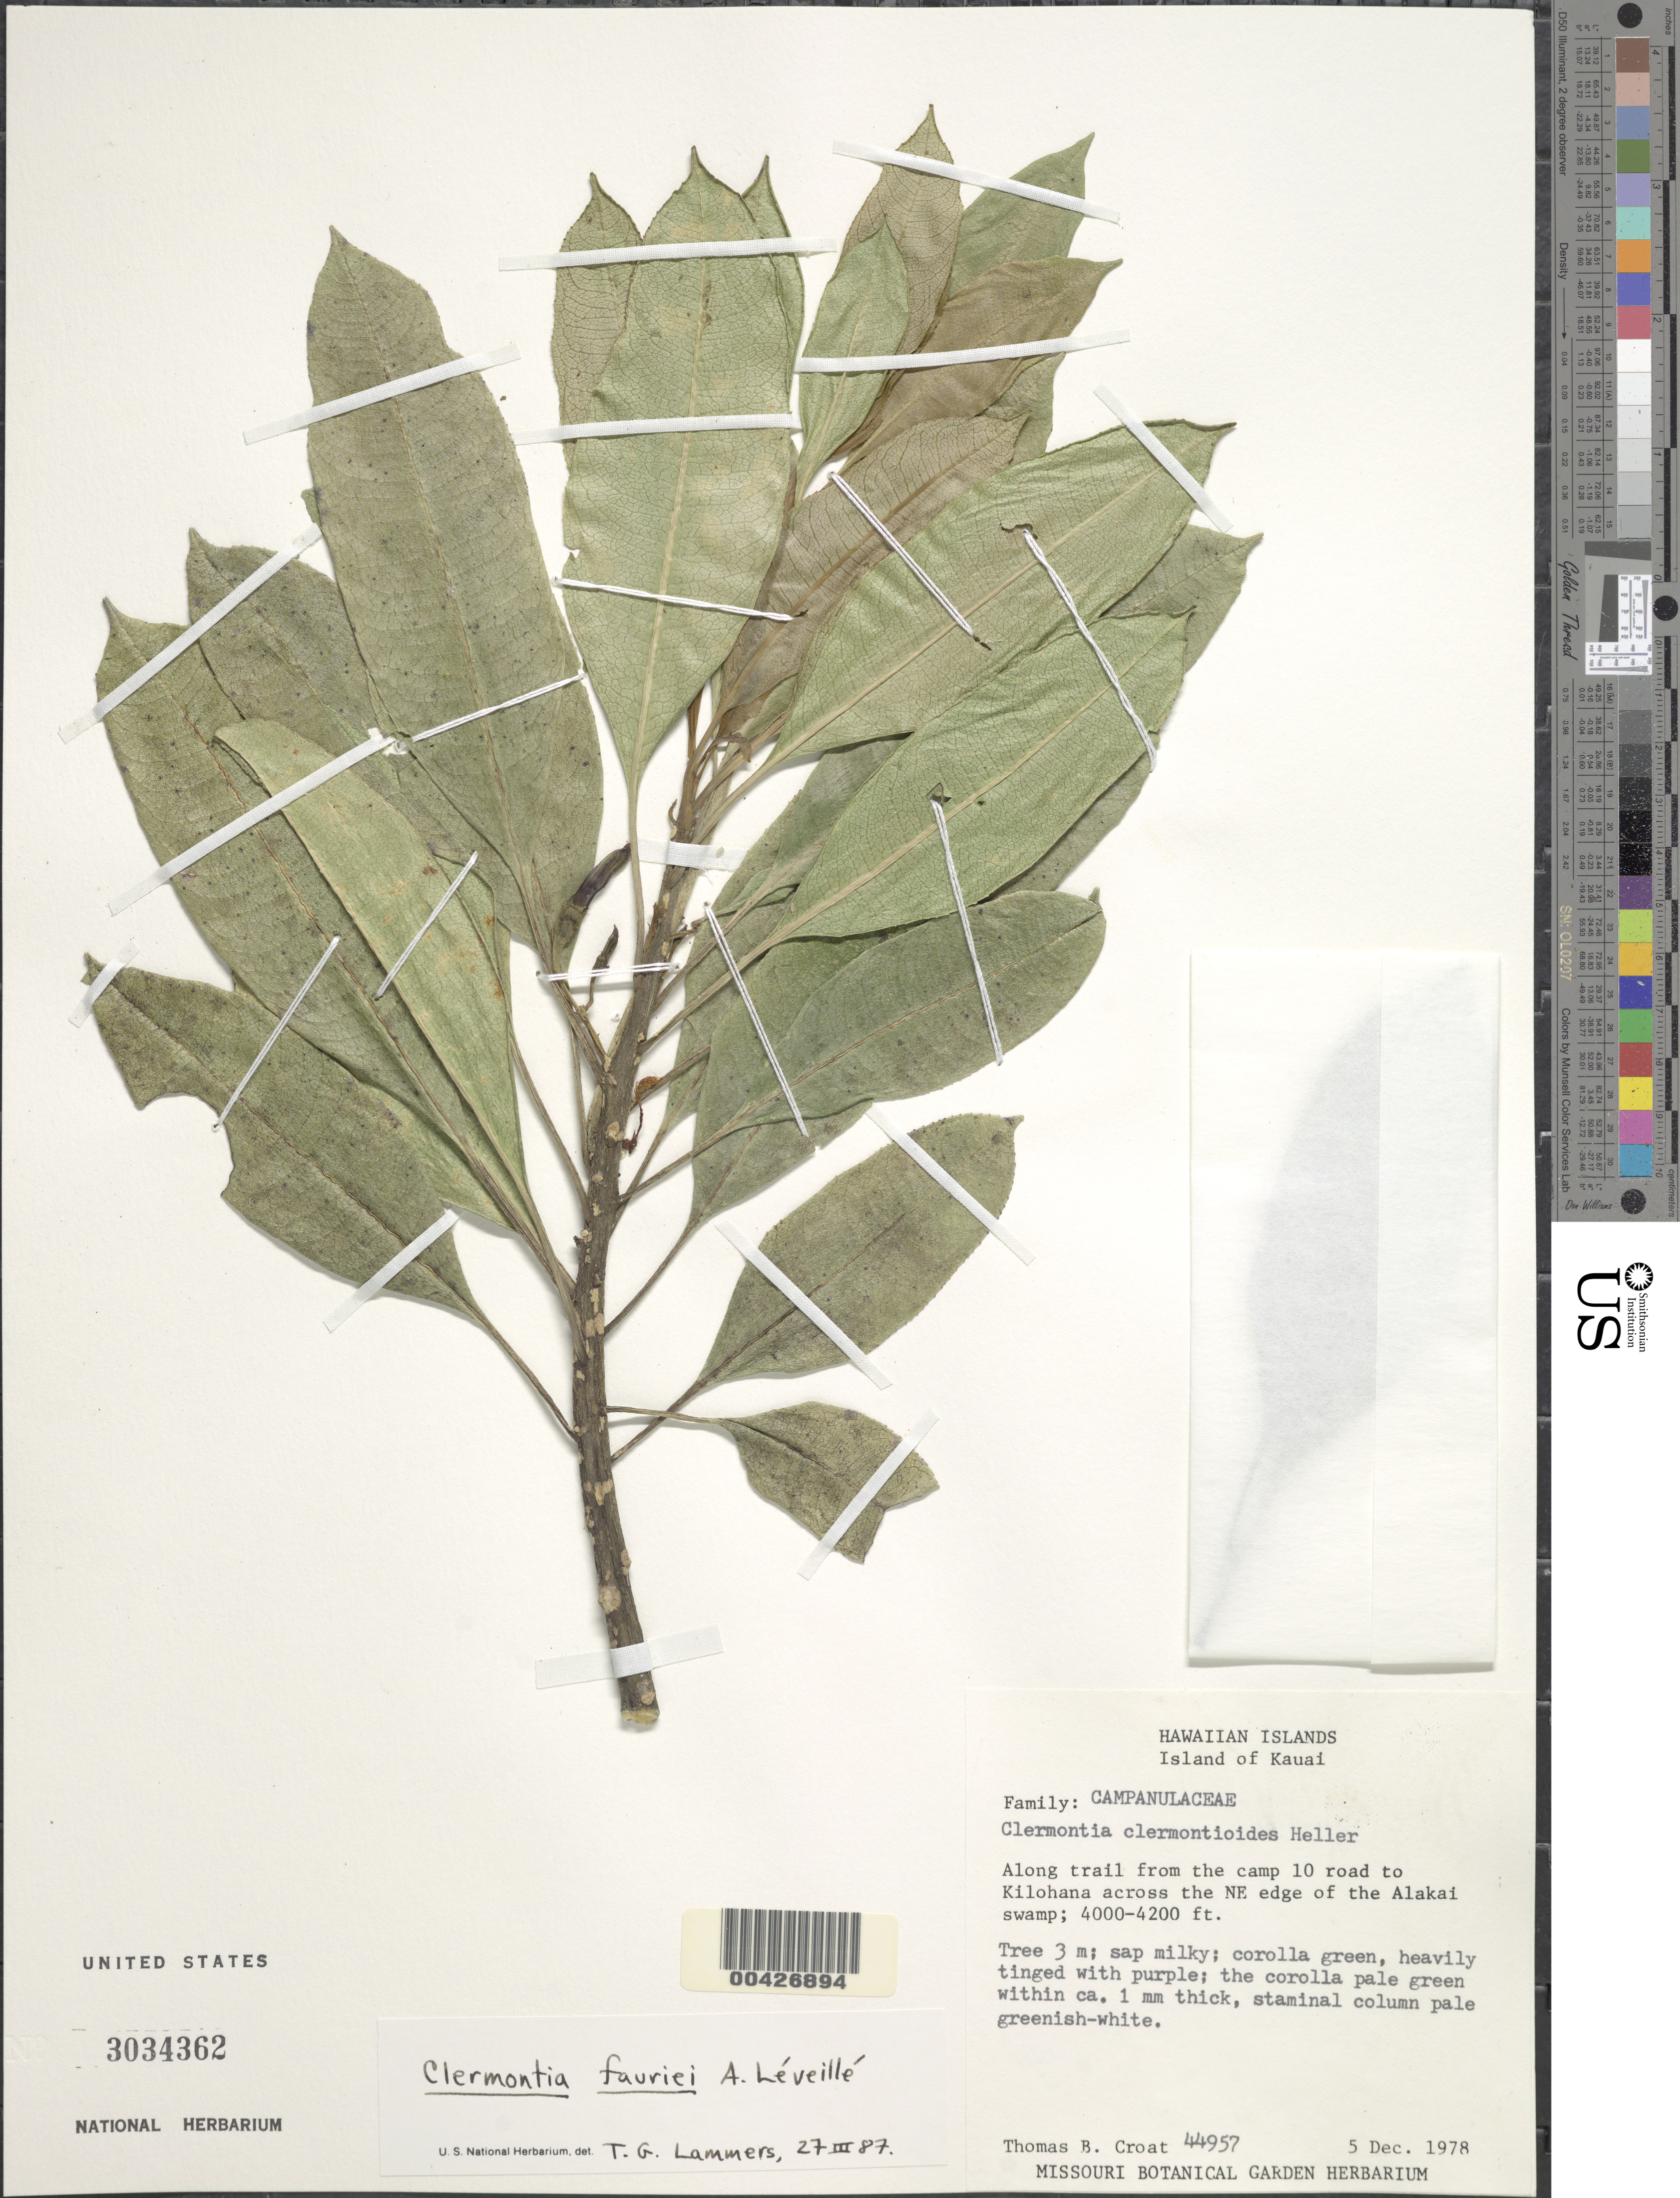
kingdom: Plantae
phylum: Tracheophyta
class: Magnoliopsida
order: Asterales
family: Campanulaceae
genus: Clermontia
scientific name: Clermontia fauriei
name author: H. Lév.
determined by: Lammers, T. G.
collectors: T. B. Croat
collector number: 44957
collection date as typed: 5 Dec 1978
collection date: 1978-12-05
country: United States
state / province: Hawaii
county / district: Kauai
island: Kaua'i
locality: along trail from the camp 10 road to Kilohana across the NE edge of the Alakai Swamp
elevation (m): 1219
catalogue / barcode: US 3034362